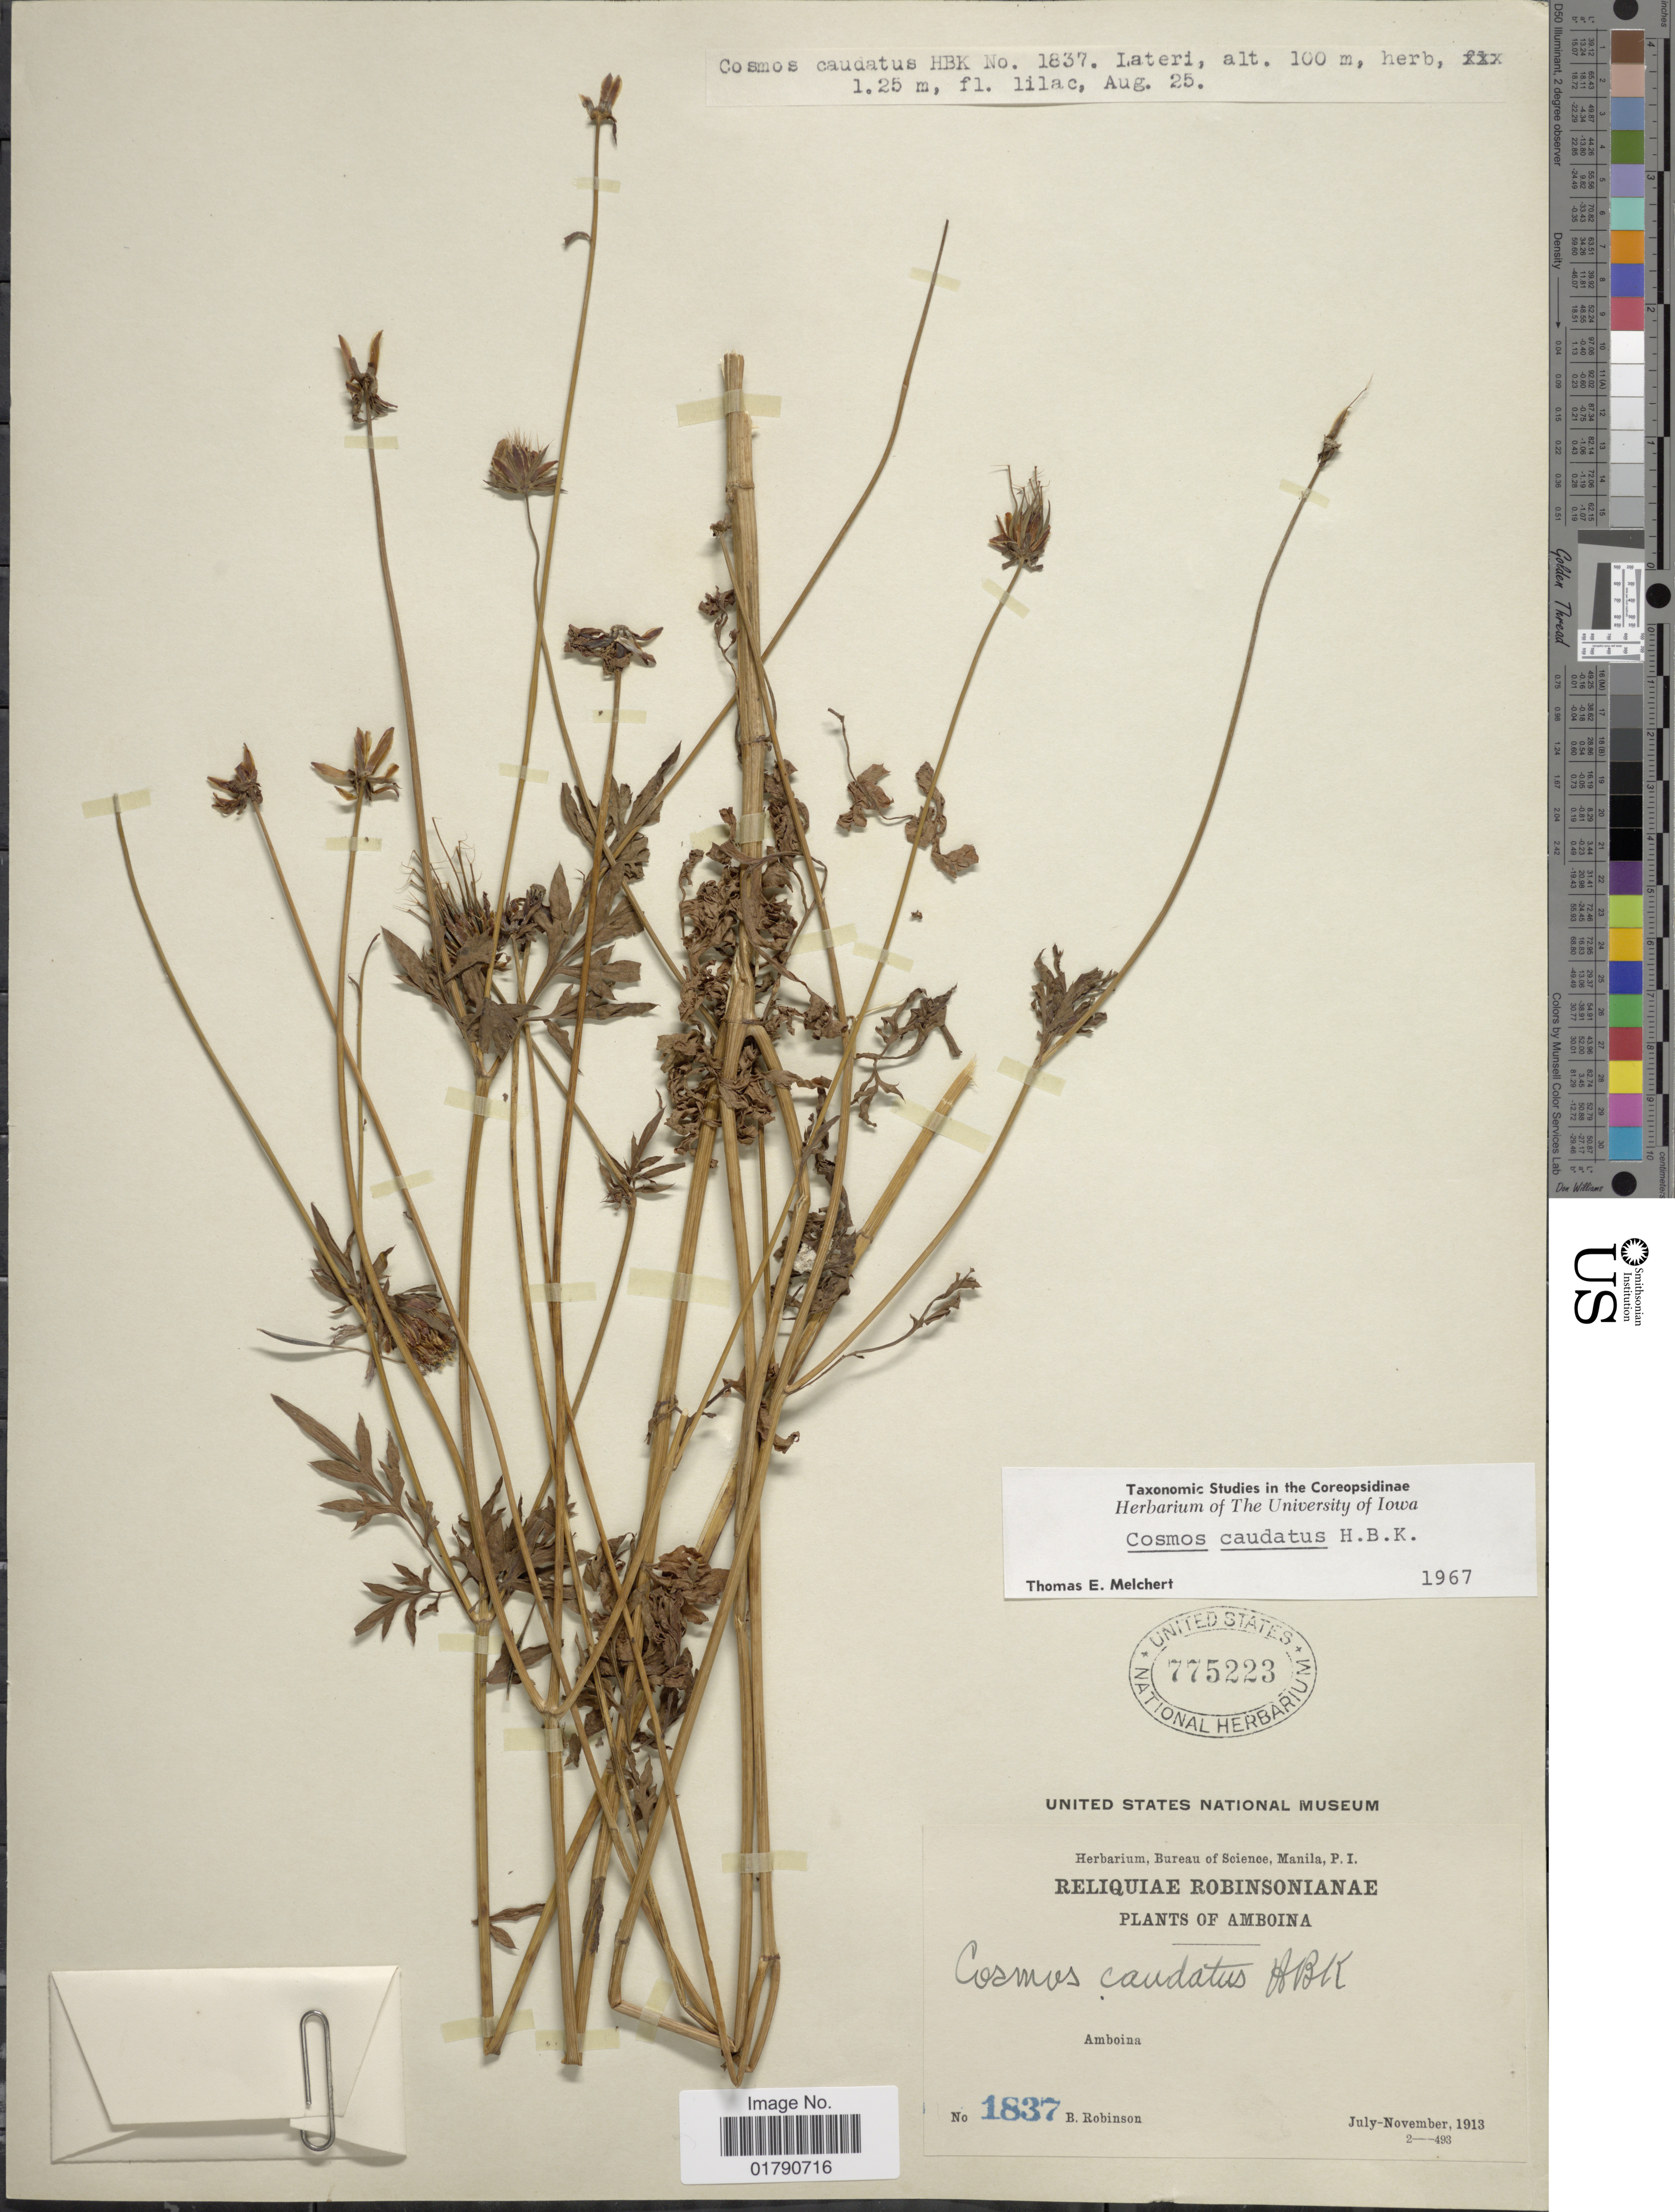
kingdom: Plantae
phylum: Tracheophyta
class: Magnoliopsida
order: Asterales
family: Asteraceae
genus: Cosmos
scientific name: Cosmos caudatus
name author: Kunth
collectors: B. Robinson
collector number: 1837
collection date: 1913-08-25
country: Indonesia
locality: Amboina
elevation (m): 100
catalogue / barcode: US 775223